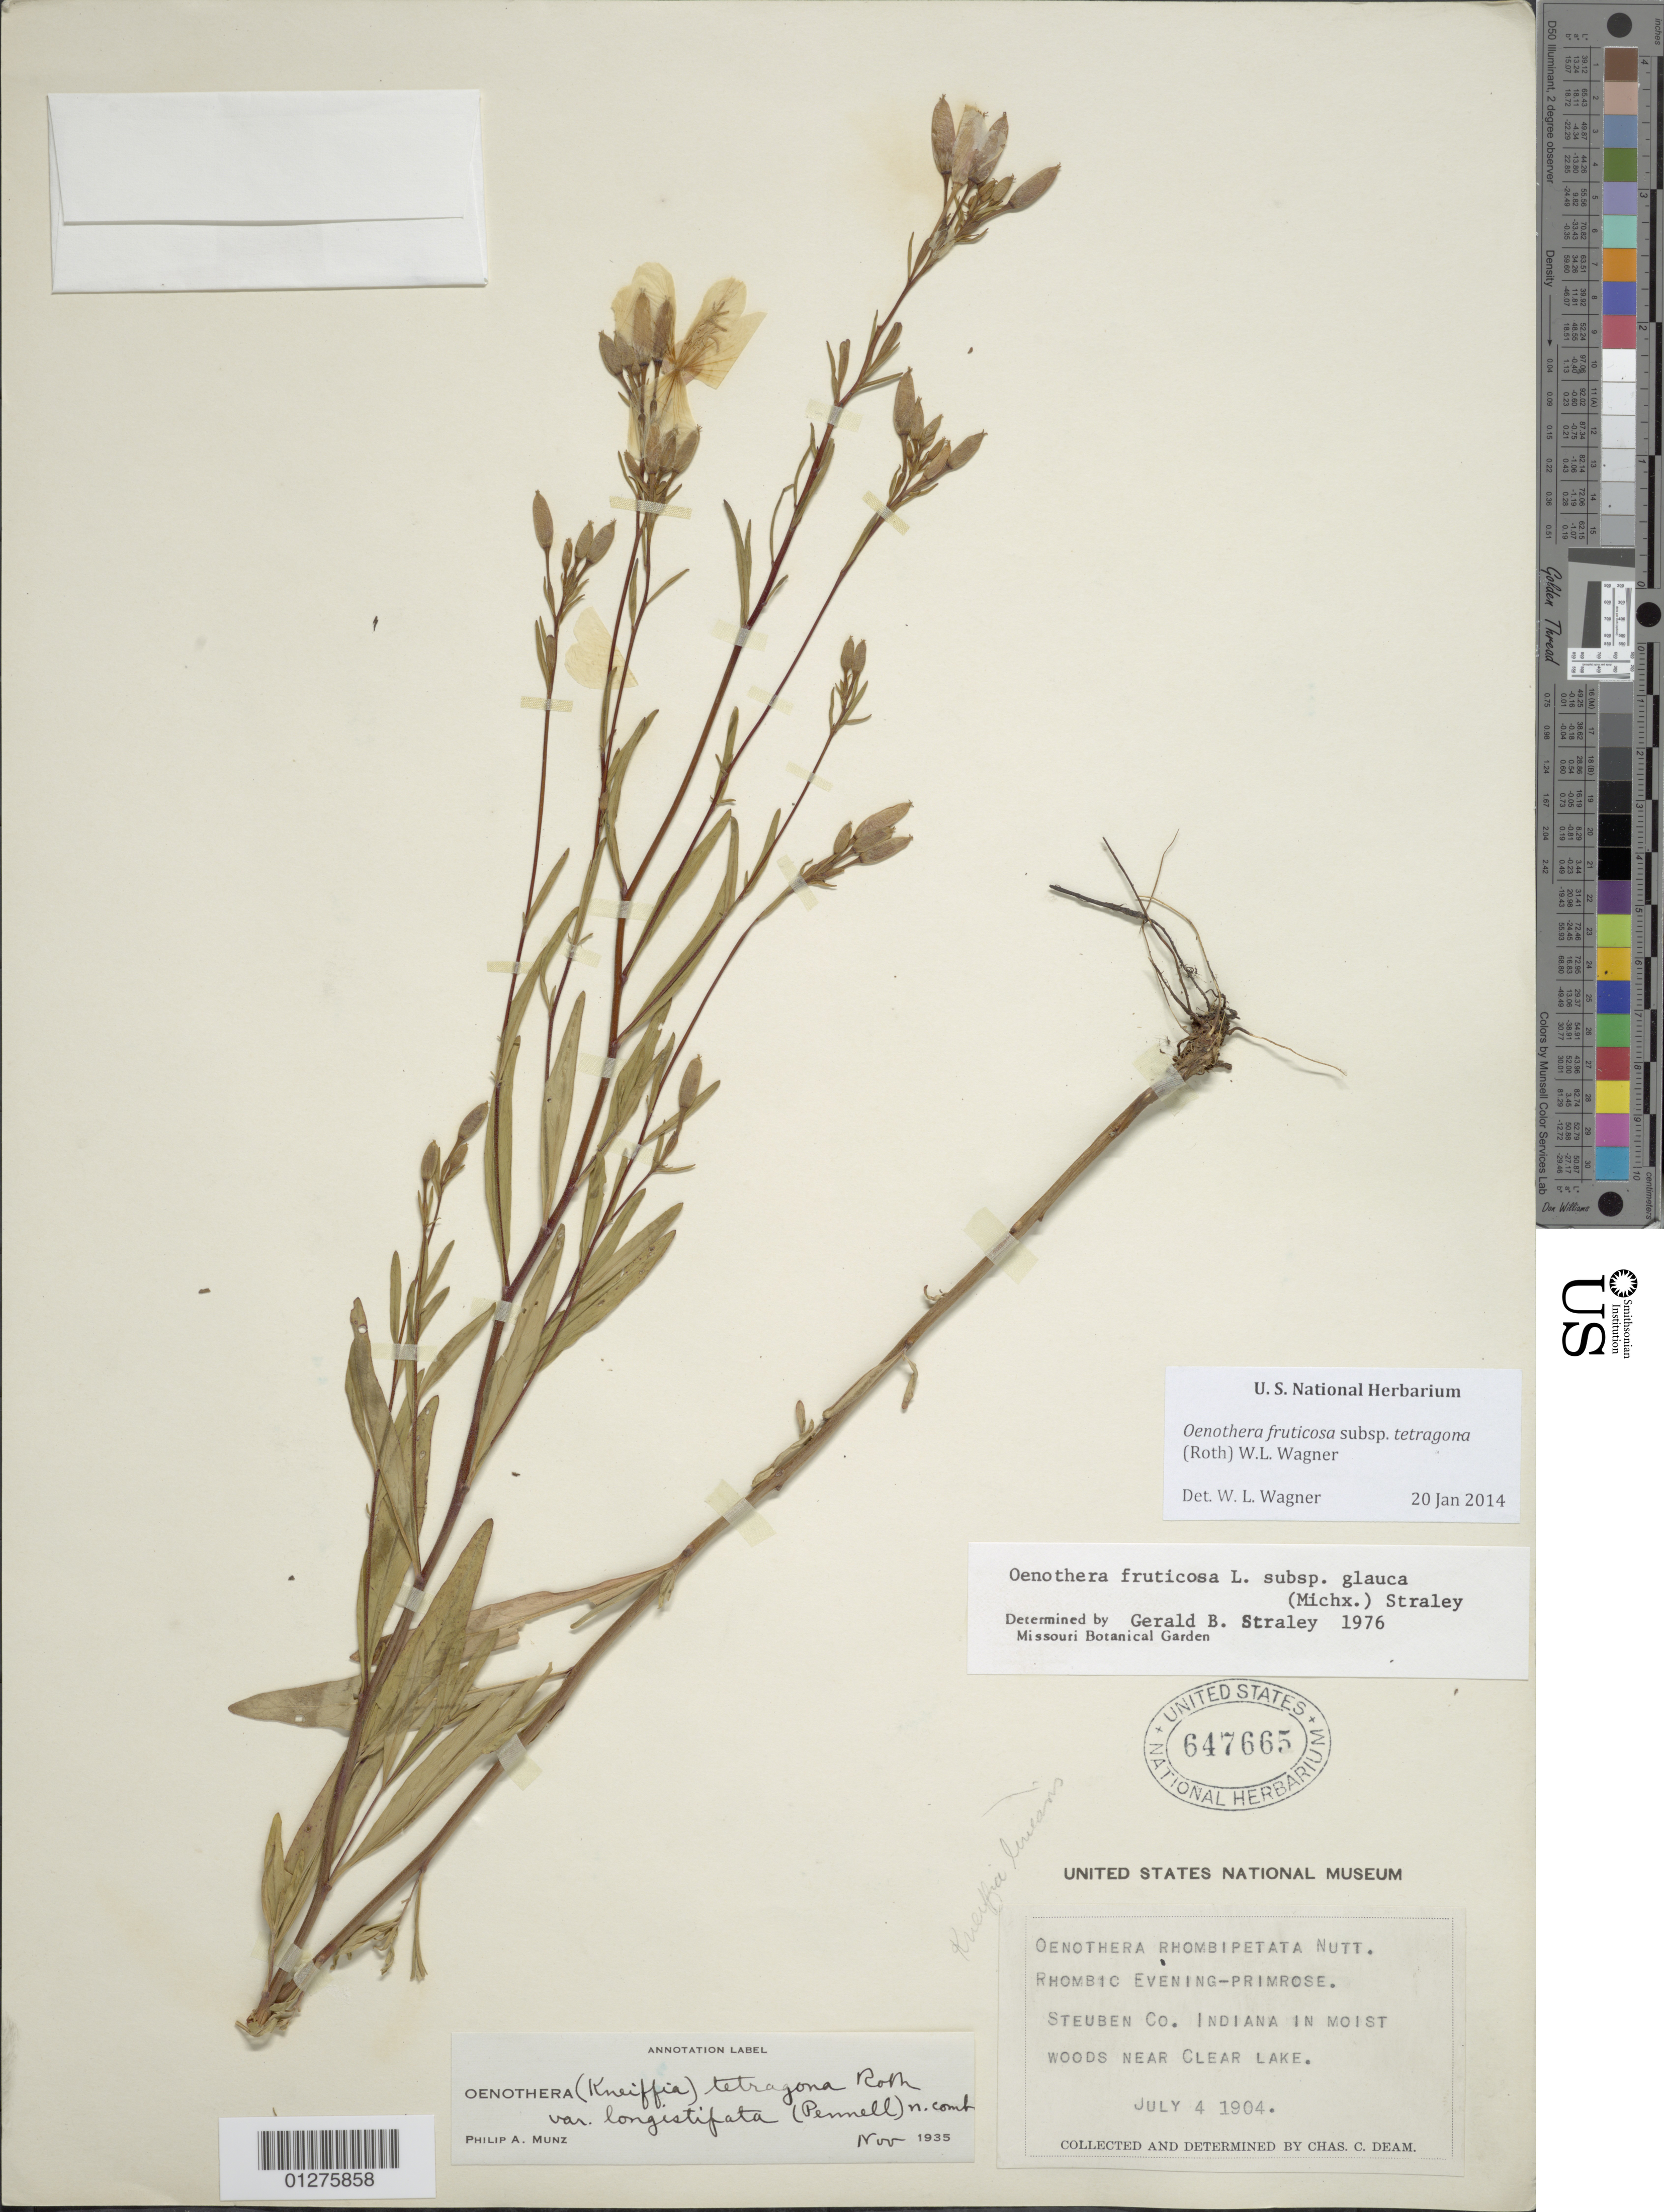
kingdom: Plantae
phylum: Tracheophyta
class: Magnoliopsida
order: Myrtales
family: Onagraceae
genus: Oenothera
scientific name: Oenothera fruticosa subsp. tetragona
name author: (Roth) W.L. Wagner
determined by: Wagner, W. L., (BOT), Smithsonian Institution - National Museum of Natural History (UNITED STATES)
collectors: C. C. Deam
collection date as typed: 04 Jul 1904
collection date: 1904-07-04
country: United States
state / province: Indiana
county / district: Steuben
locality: Near Clear Lake.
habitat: In moist.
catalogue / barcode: US 647665